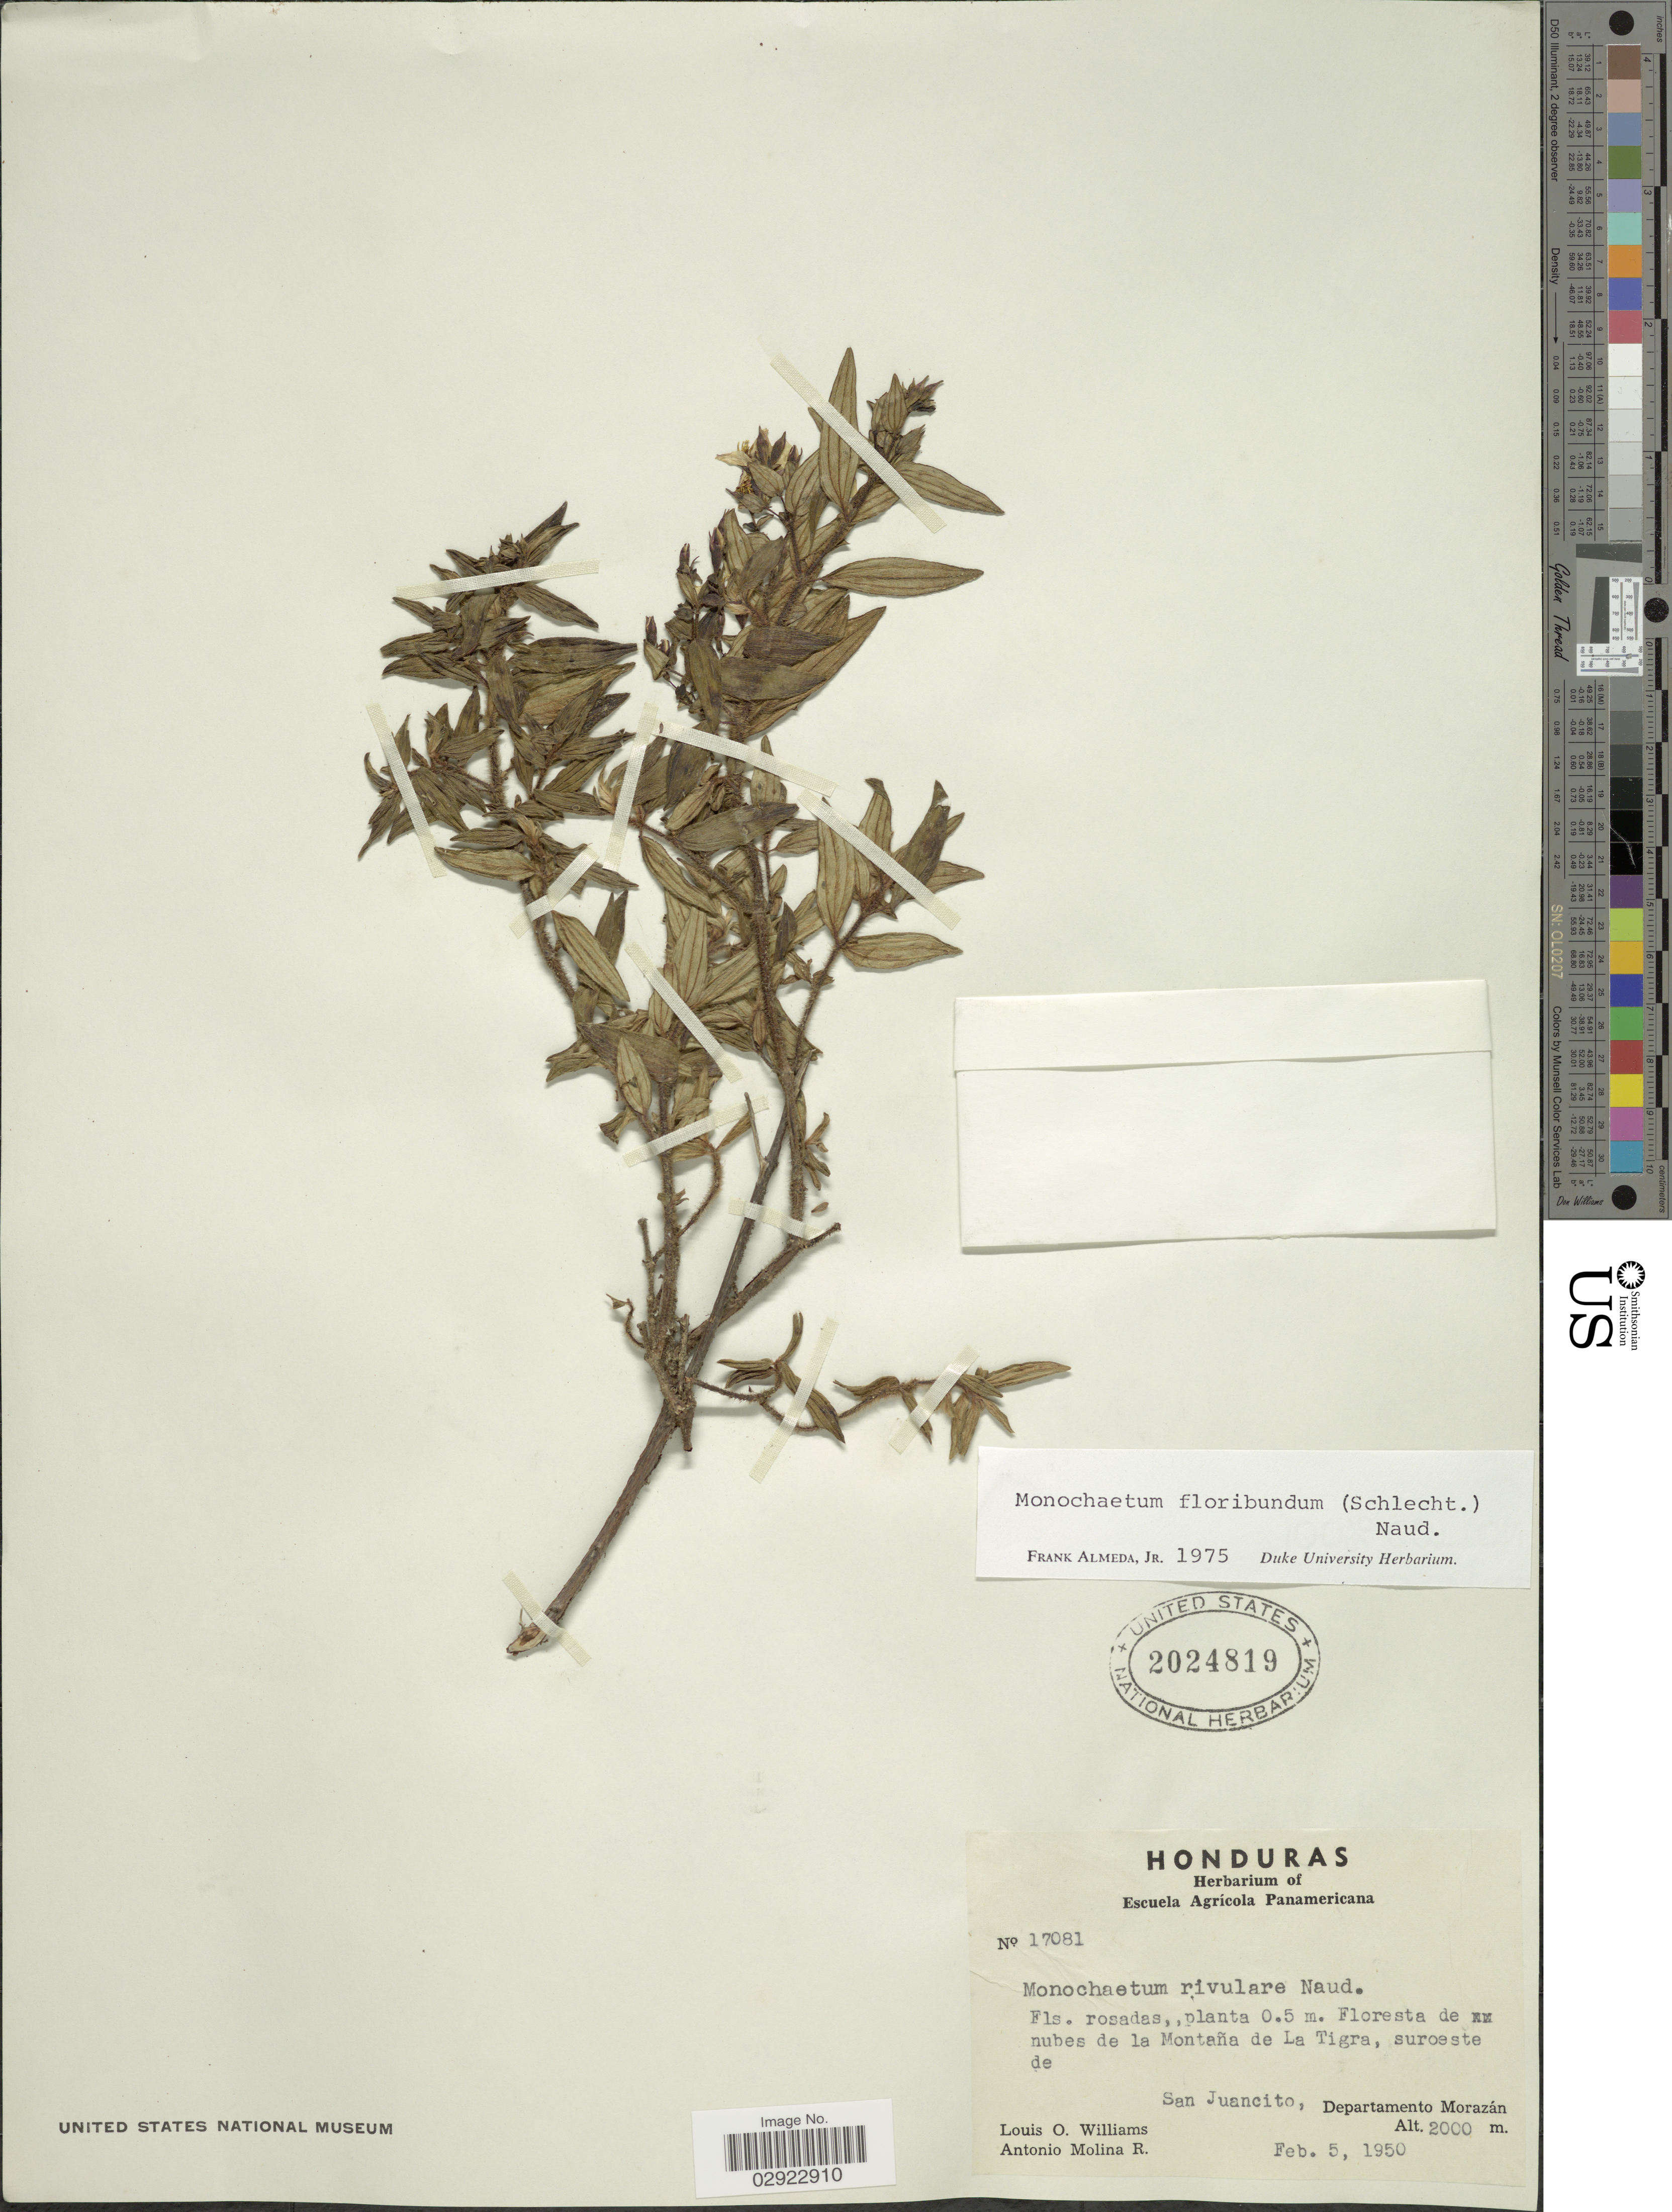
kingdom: Plantae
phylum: Tracheophyta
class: Magnoliopsida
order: Myrtales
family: Melastomataceae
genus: Monochaetum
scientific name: Monochaetum floribundum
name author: (Schltdl.) Naudin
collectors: L. O. Williams & A. Molina R.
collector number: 17081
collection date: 1950-02-05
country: Honduras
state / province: Fco. Morazán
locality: Floresta de nubes de la Montaña de La Tigra, suroeste de San Juancito, Departamento Morazán.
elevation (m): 2000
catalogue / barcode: US 2024819